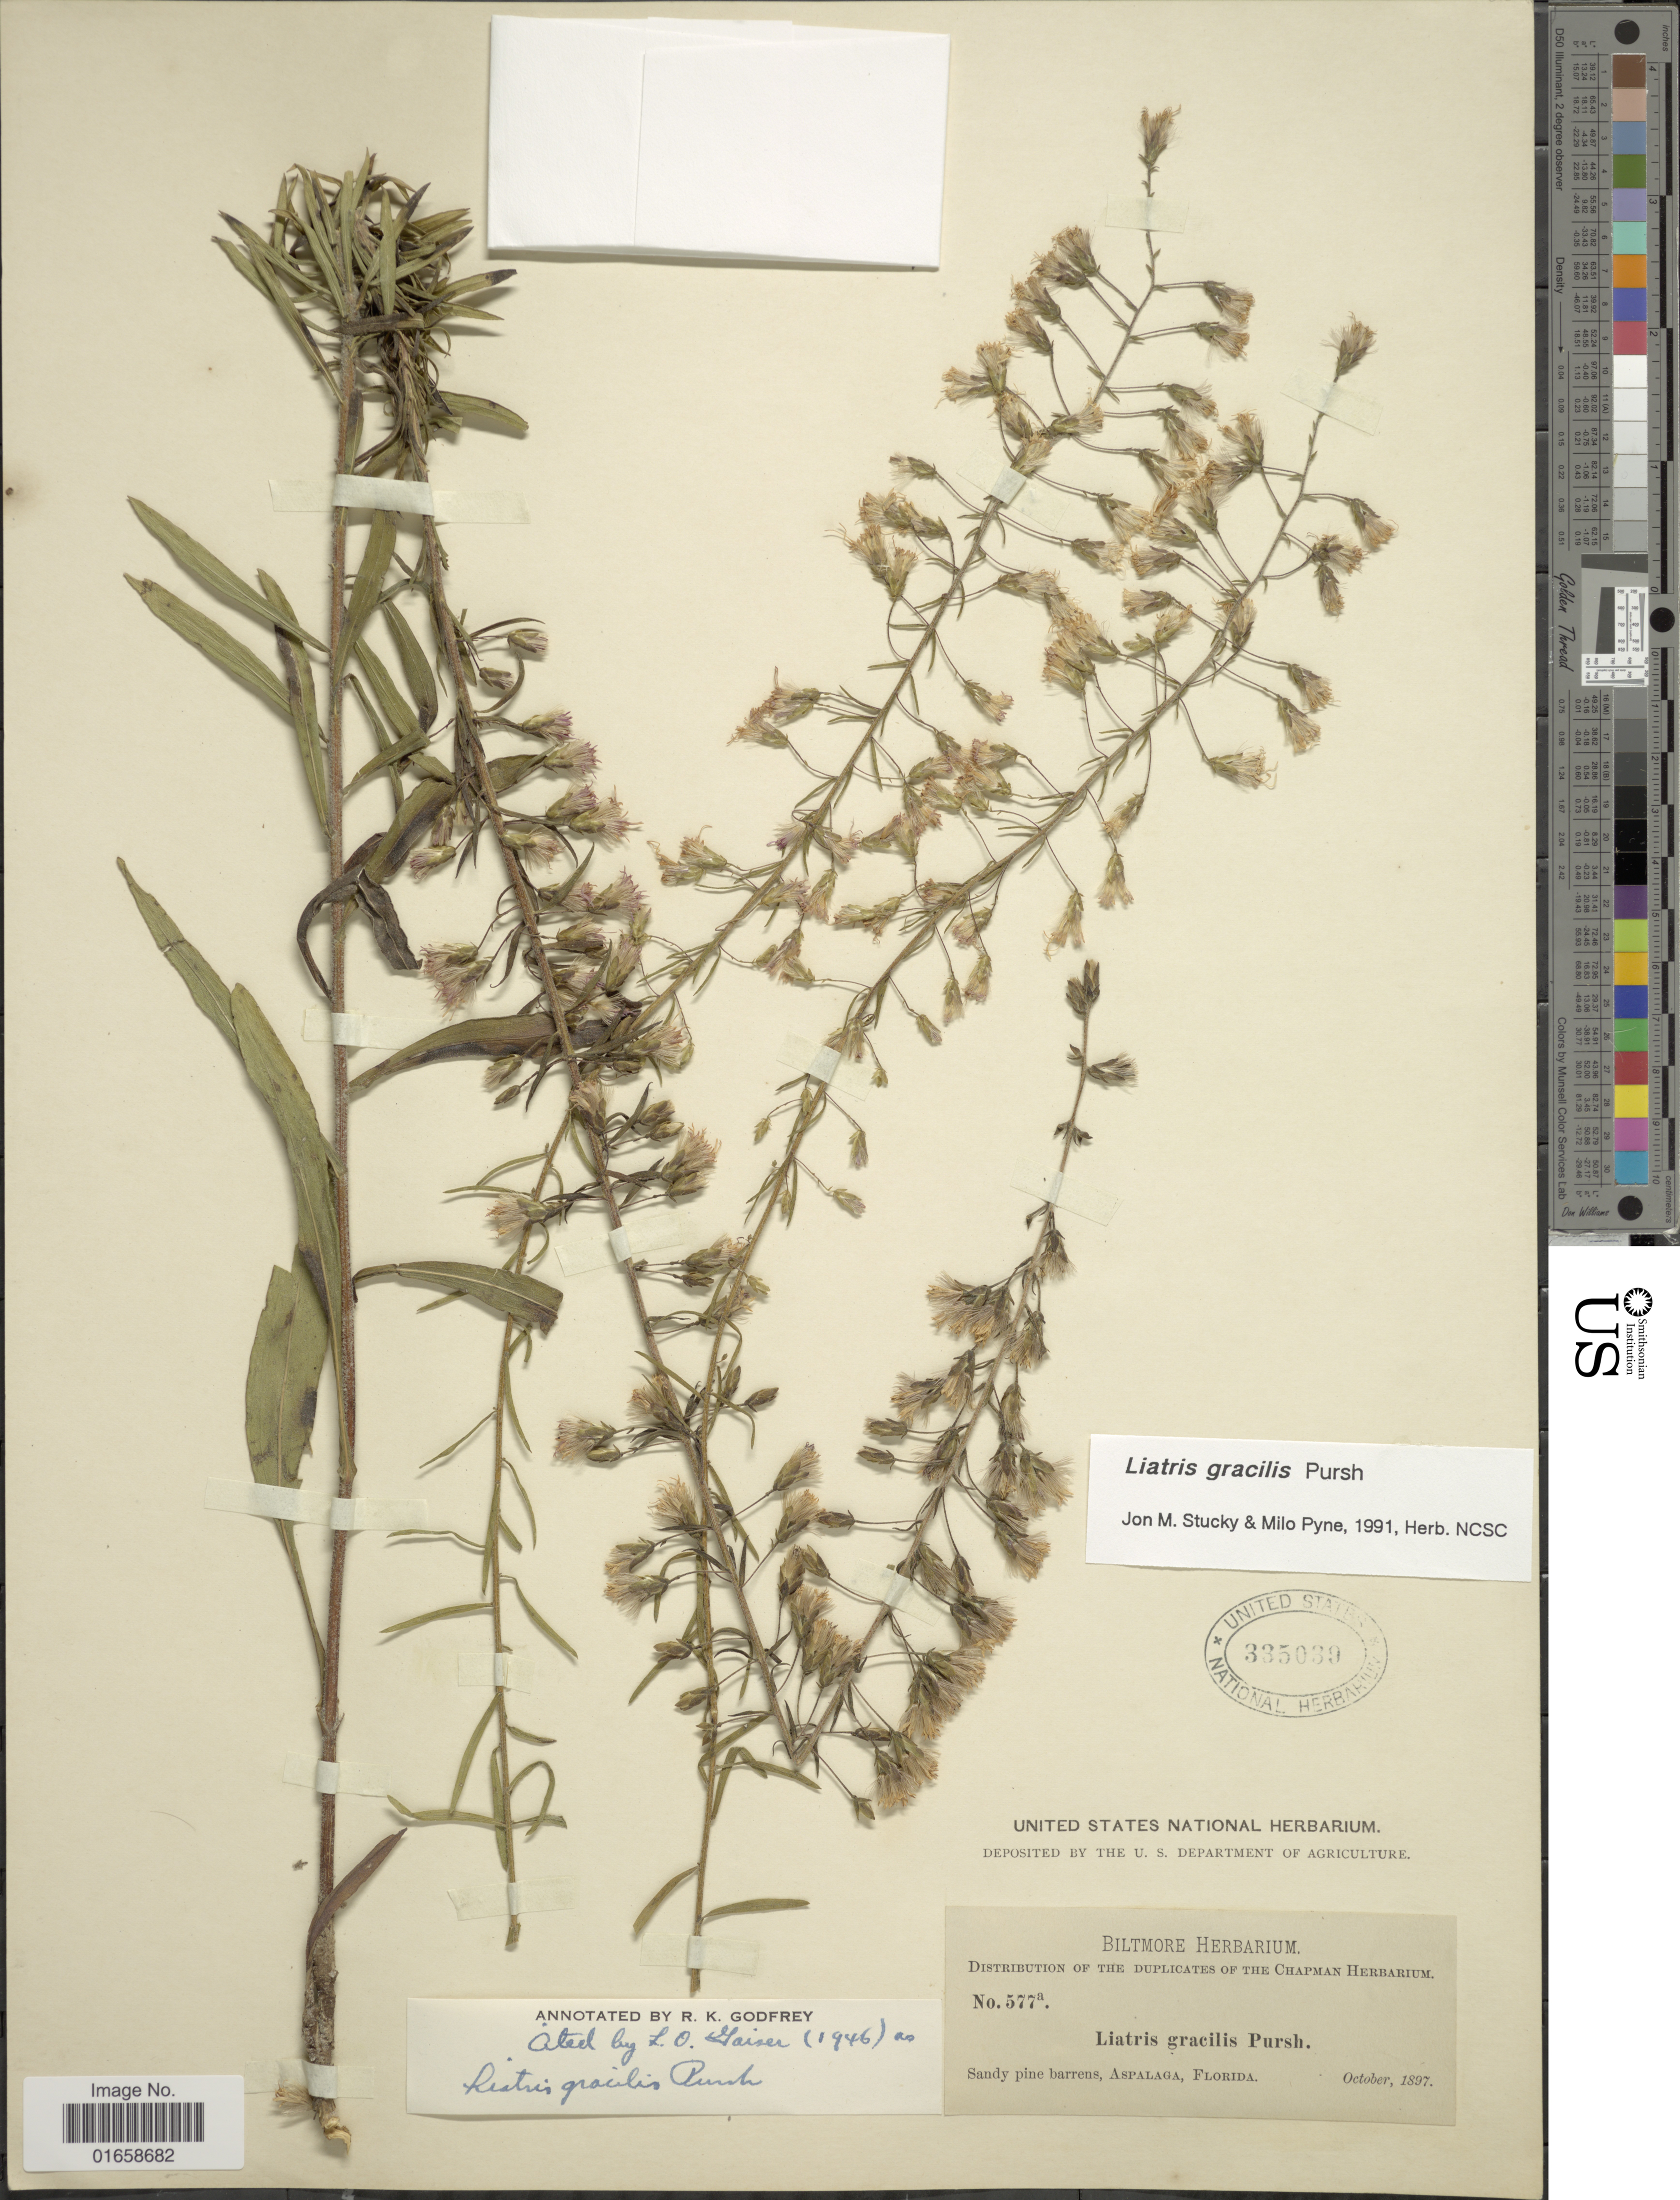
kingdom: Plantae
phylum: Tracheophyta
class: Magnoliopsida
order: Asterales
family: Asteraceae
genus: Liatris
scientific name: Liatris gracilis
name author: Pursh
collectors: ex herb. Chapman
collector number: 577a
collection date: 1897-10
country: United States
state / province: Florida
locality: Sandy pine barrens, Aspalaga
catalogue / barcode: US 335039